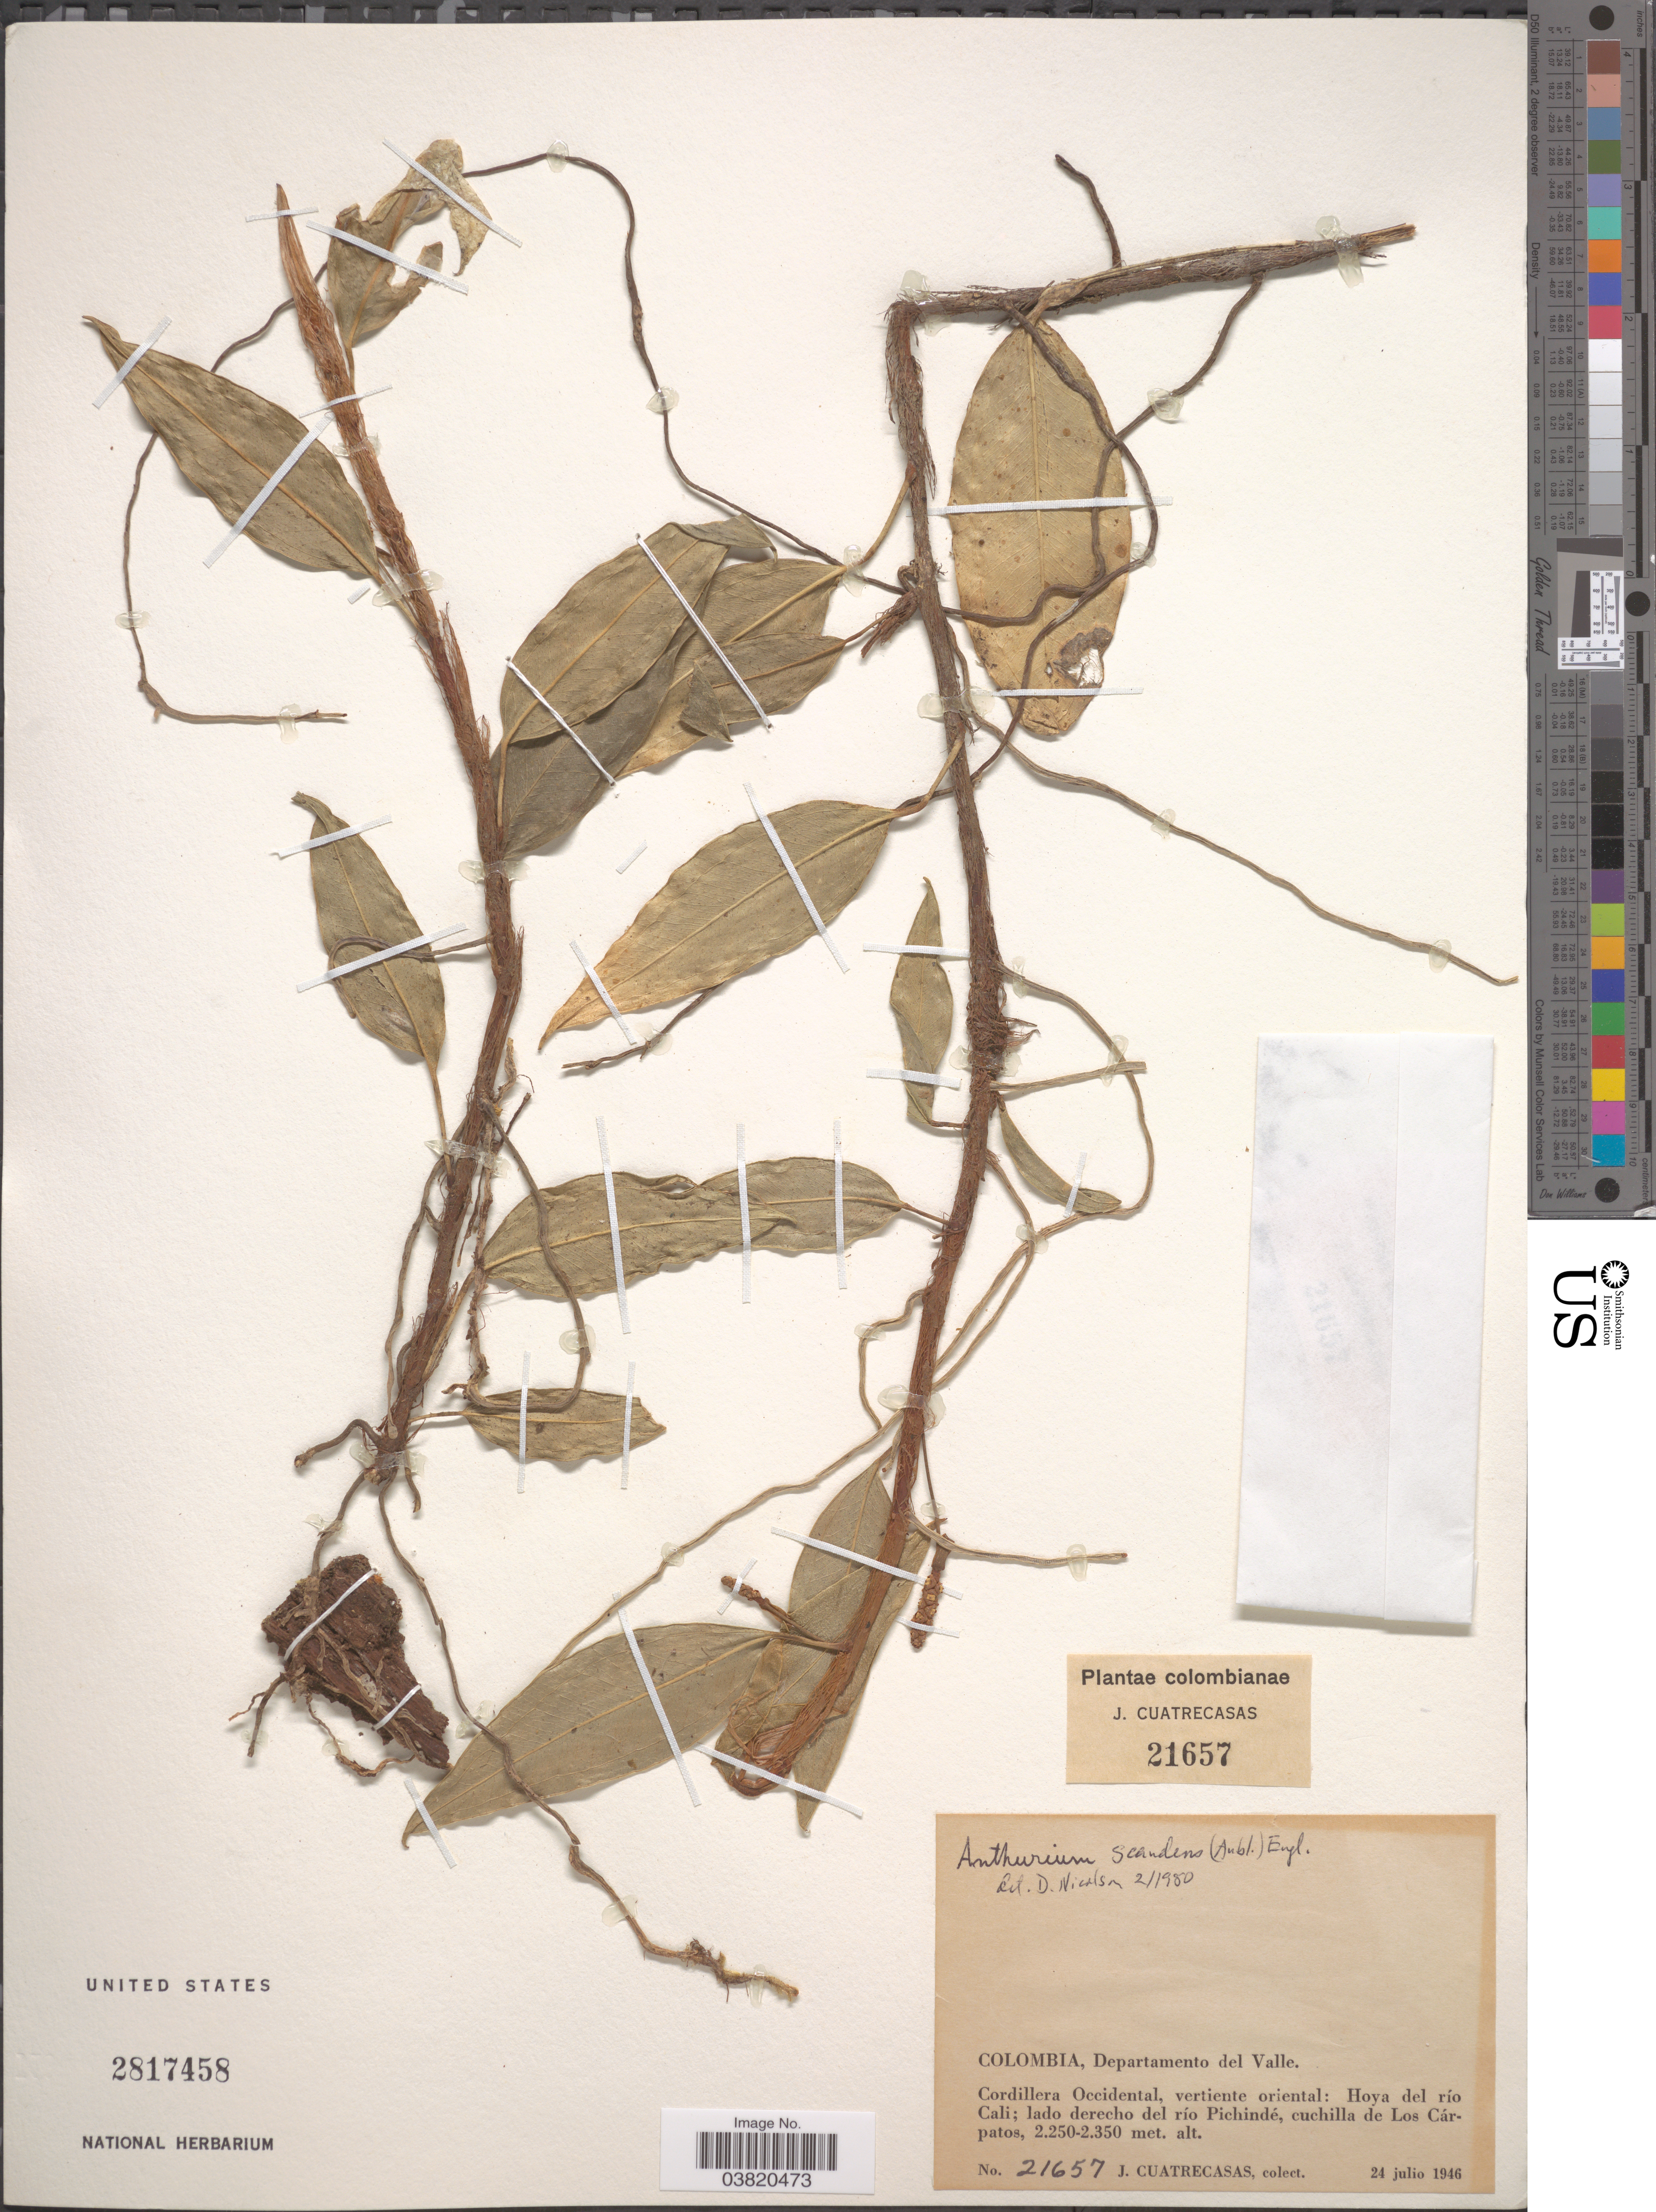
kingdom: Plantae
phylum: Tracheophyta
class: Liliopsida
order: Alismatales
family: Araceae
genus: Anthurium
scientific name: Anthurium scandens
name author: (Aubl.) Engl.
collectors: J. Cuatrecasas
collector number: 21657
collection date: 1946-07-24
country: Colombia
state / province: Valle del Cauca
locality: Departamento del Valle. Cordillera Occidental, vertiente oriental: Hoya del río Cali; lado derecho del río Pichindé, cuchilla de Los Cárpatos.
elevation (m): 2250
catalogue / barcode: US 2817458